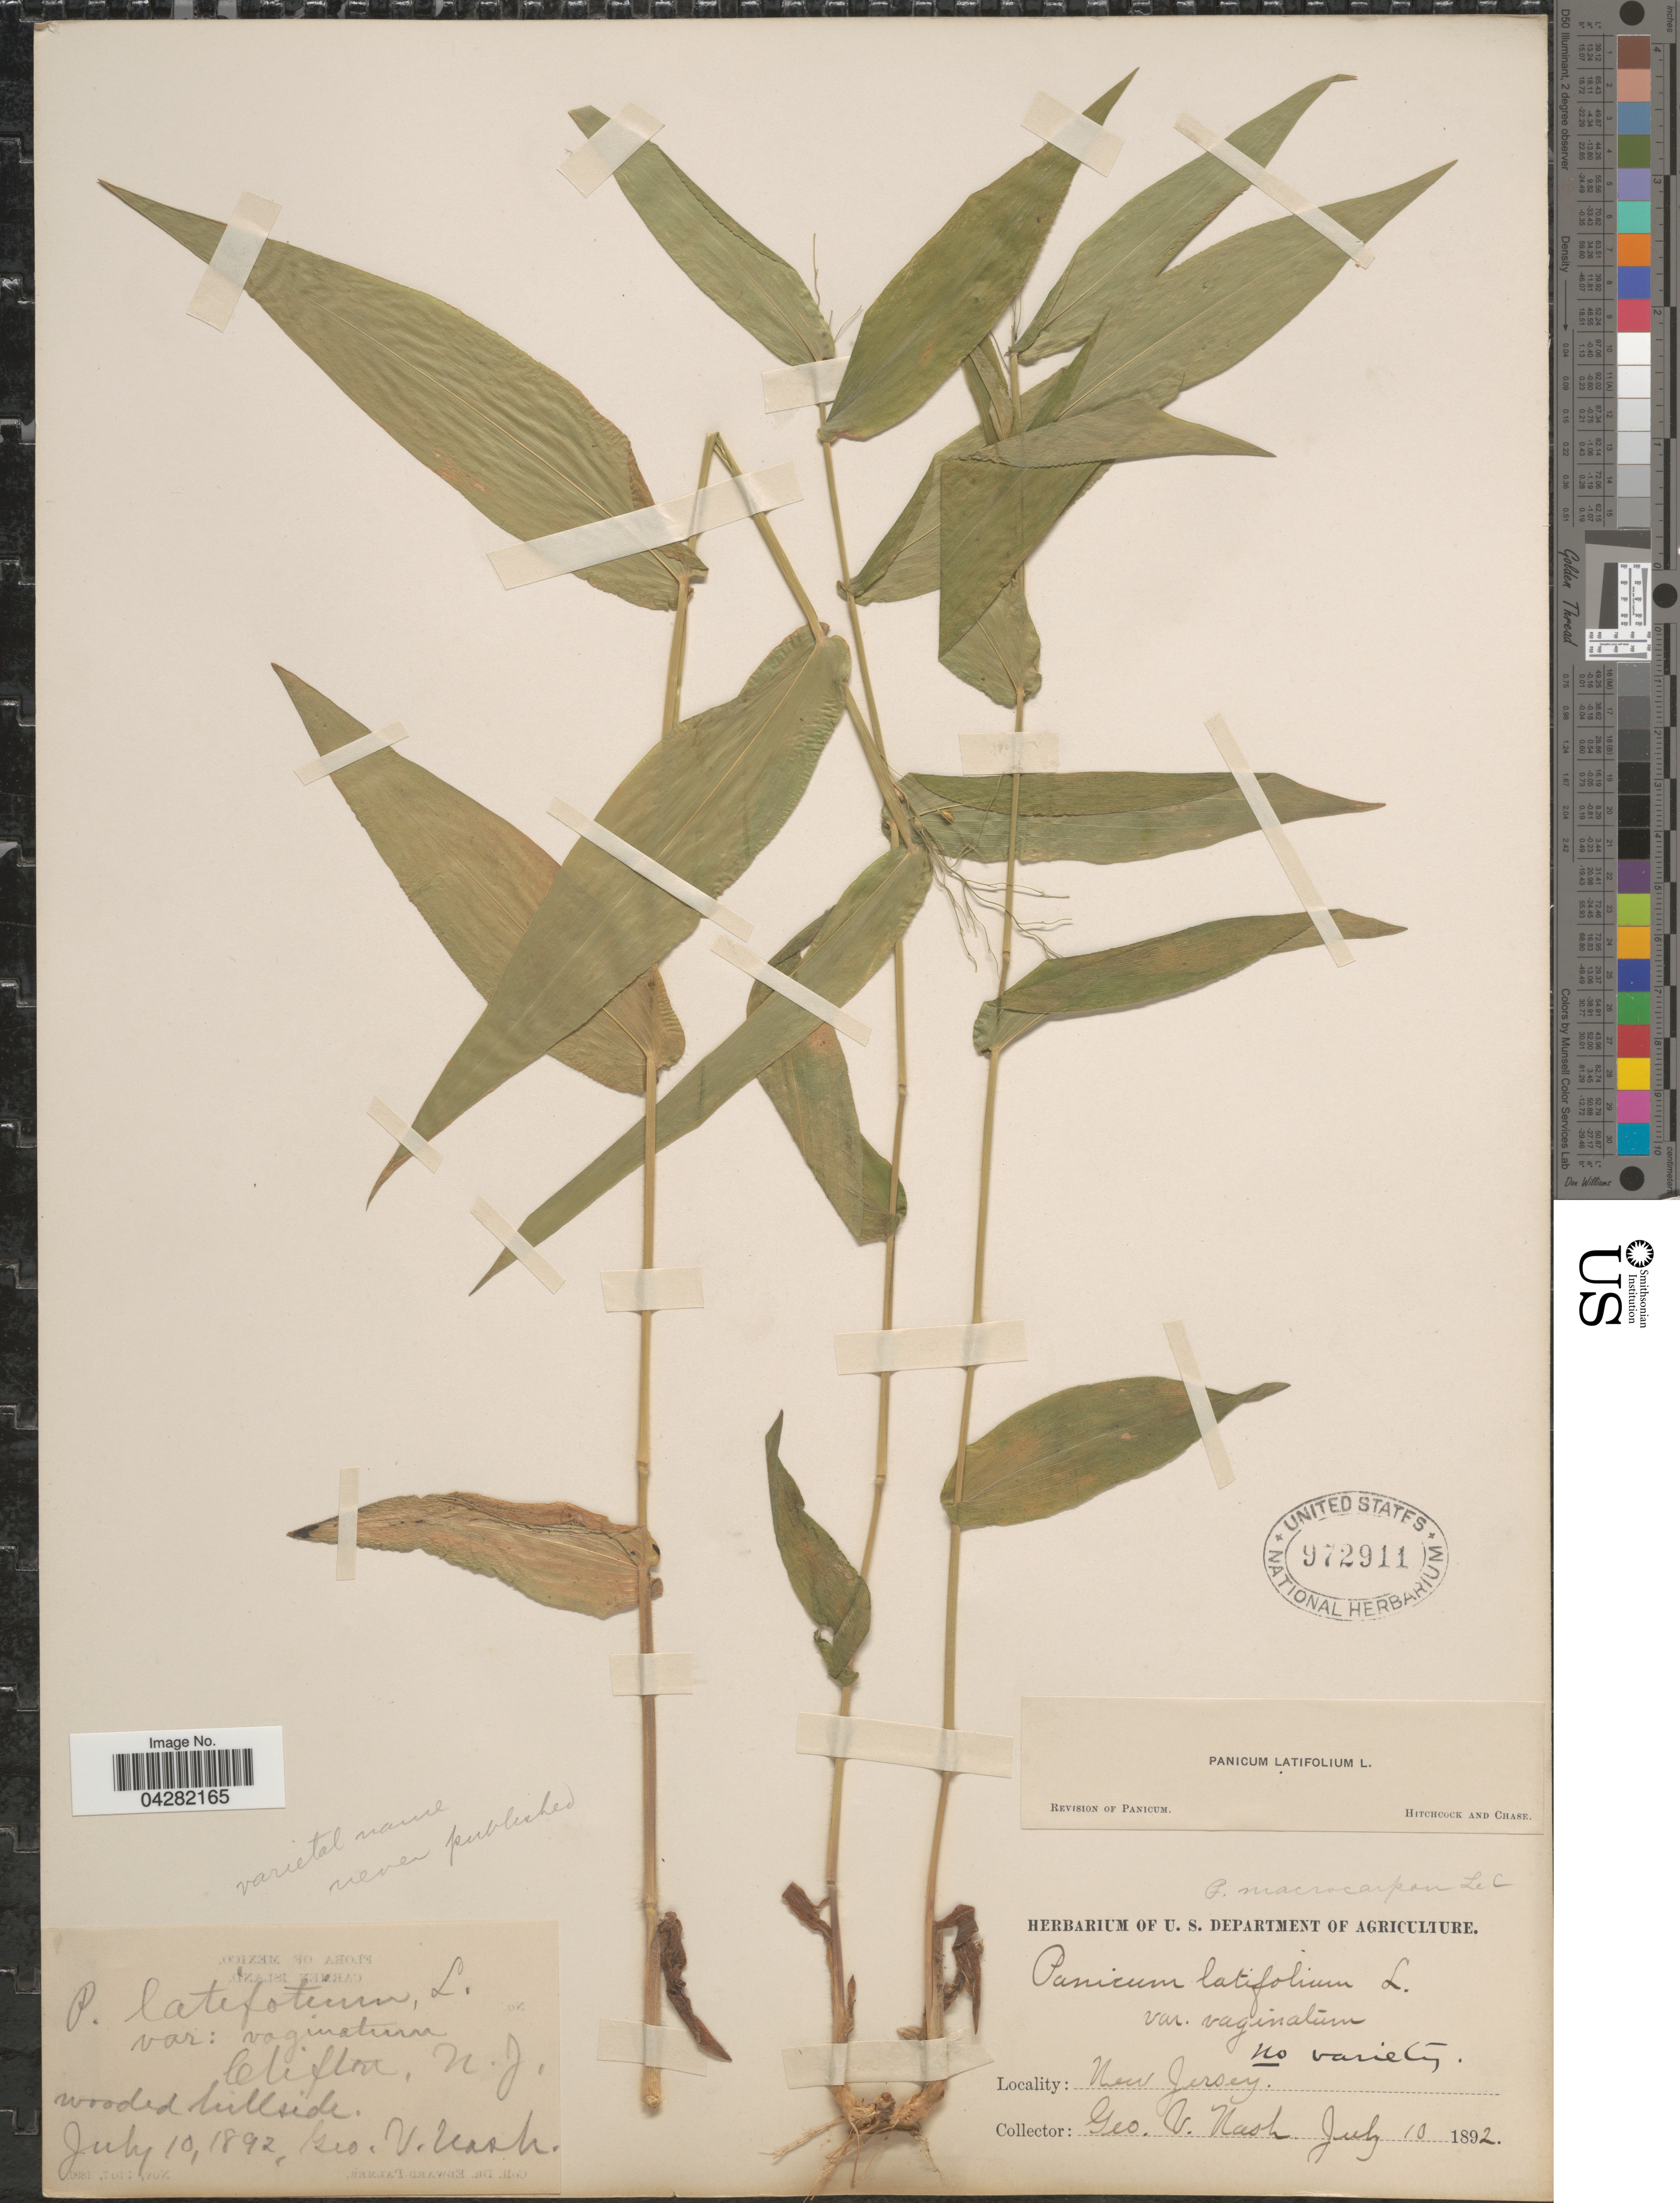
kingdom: Plantae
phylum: Tracheophyta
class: Liliopsida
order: Poales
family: Poaceae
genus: Dichanthelium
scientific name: Dichanthelium latifolium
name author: (L.) Harvill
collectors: G. V. Nash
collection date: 1892-07-10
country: United States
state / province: New Jersey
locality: Clifton.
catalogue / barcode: US 972911